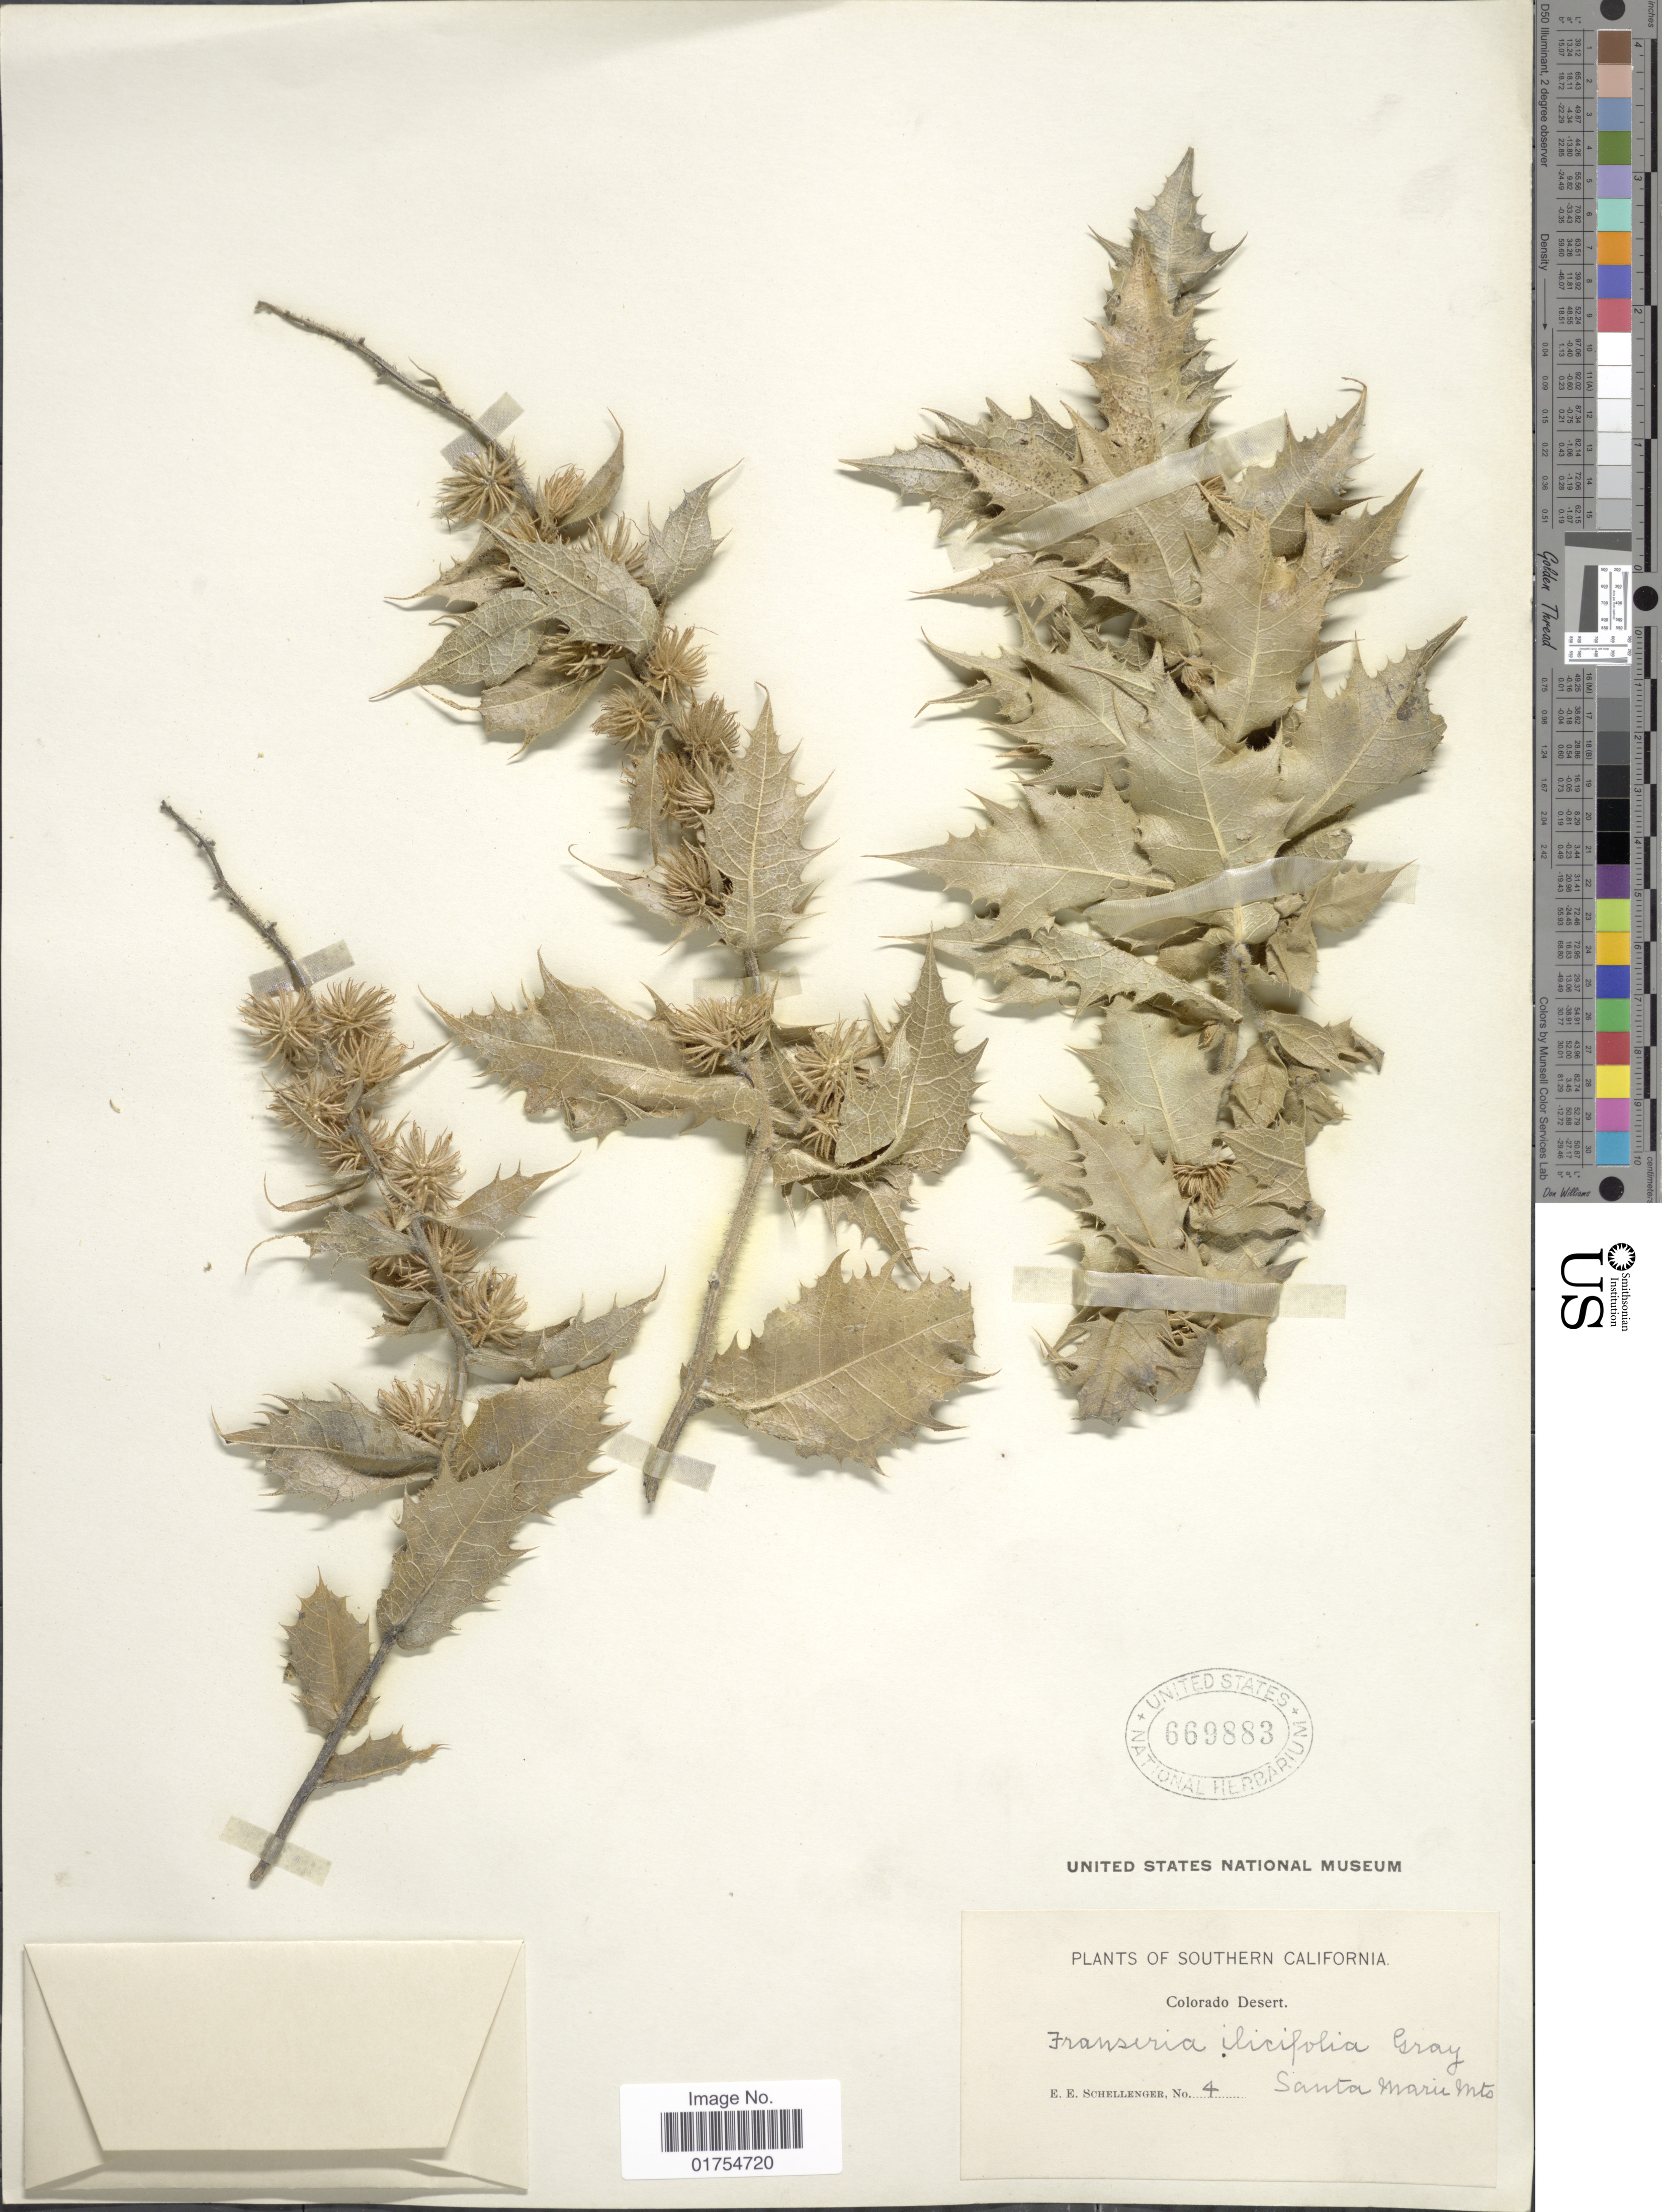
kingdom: Plantae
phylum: Tracheophyta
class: Magnoliopsida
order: Asterales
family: Asteraceae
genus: Franseria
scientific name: Franseria ilicifolia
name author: A. Gray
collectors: E. Schellenger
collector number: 4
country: United States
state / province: California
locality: Southern California. Colorado Desert. Santa Maria Mts.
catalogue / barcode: US 669883